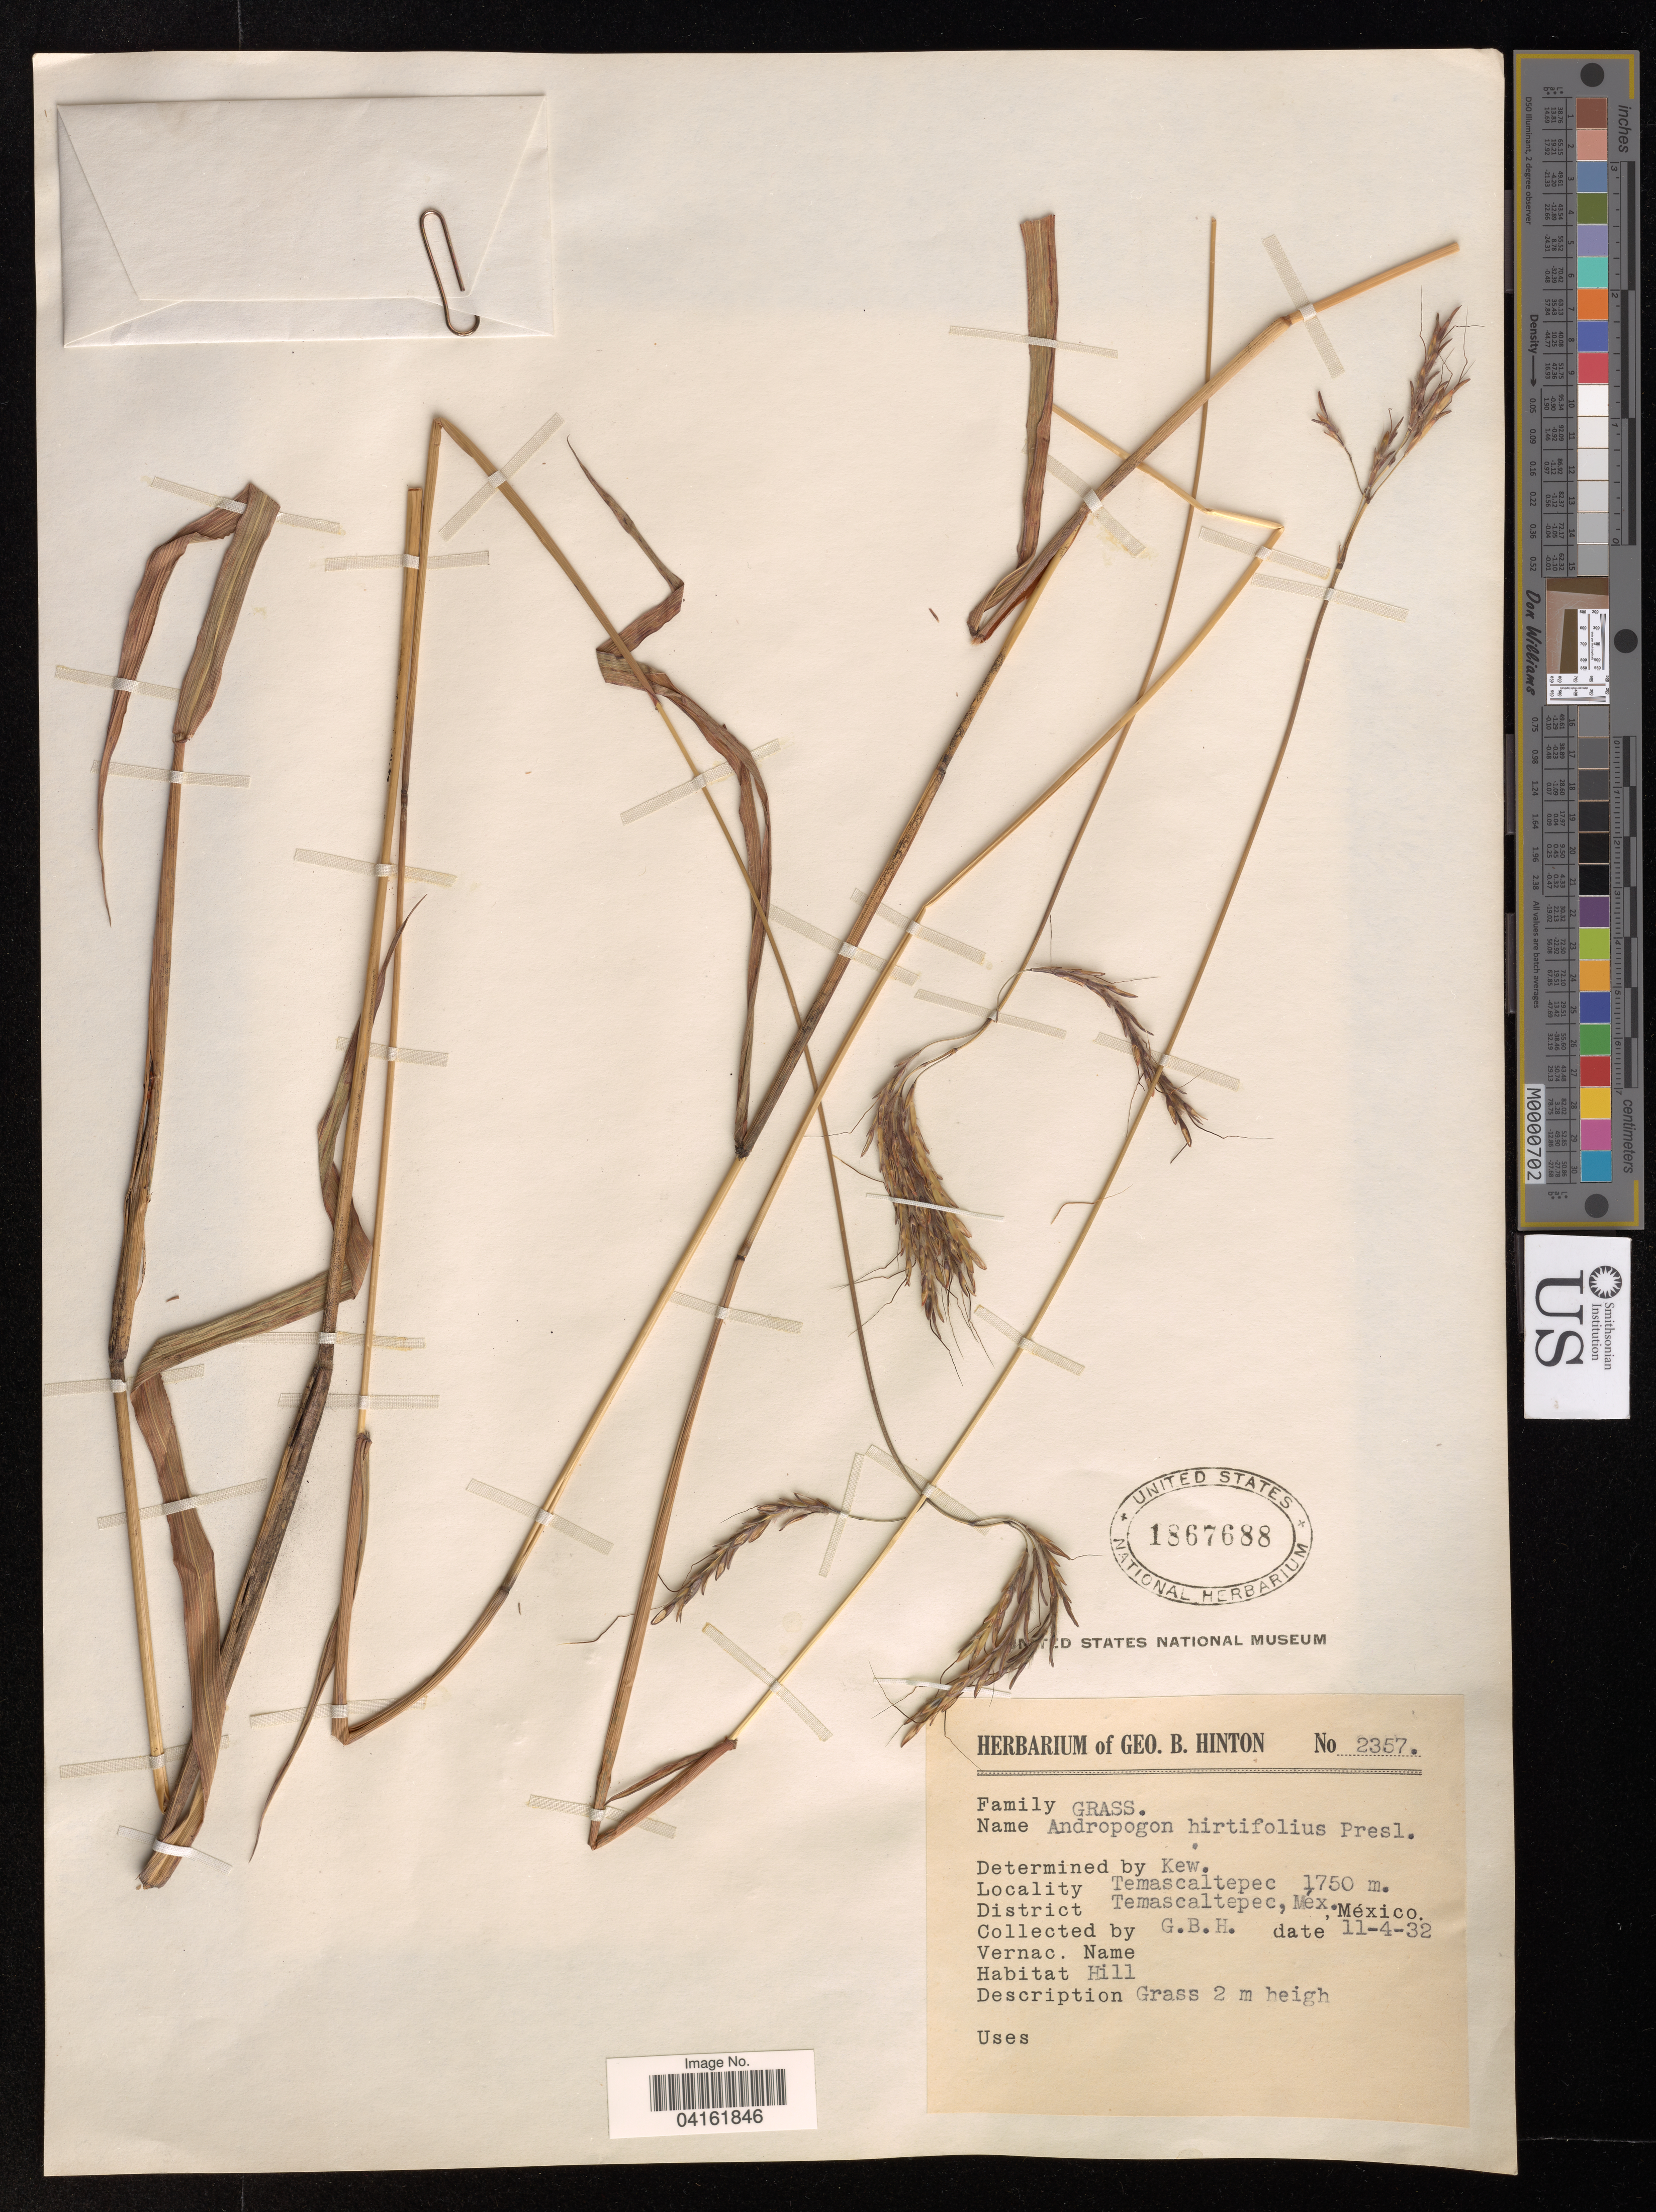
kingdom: Plantae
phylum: Tracheophyta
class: Liliopsida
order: Poales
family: Poaceae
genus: Andropogon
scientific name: Andropogon hirtifolius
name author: C. Presl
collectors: G. B. Hinton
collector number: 2357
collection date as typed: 11 4 32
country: Mexico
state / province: México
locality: Temascaltepec. District Temascaltepec, Mex.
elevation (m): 1750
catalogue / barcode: US 1867688